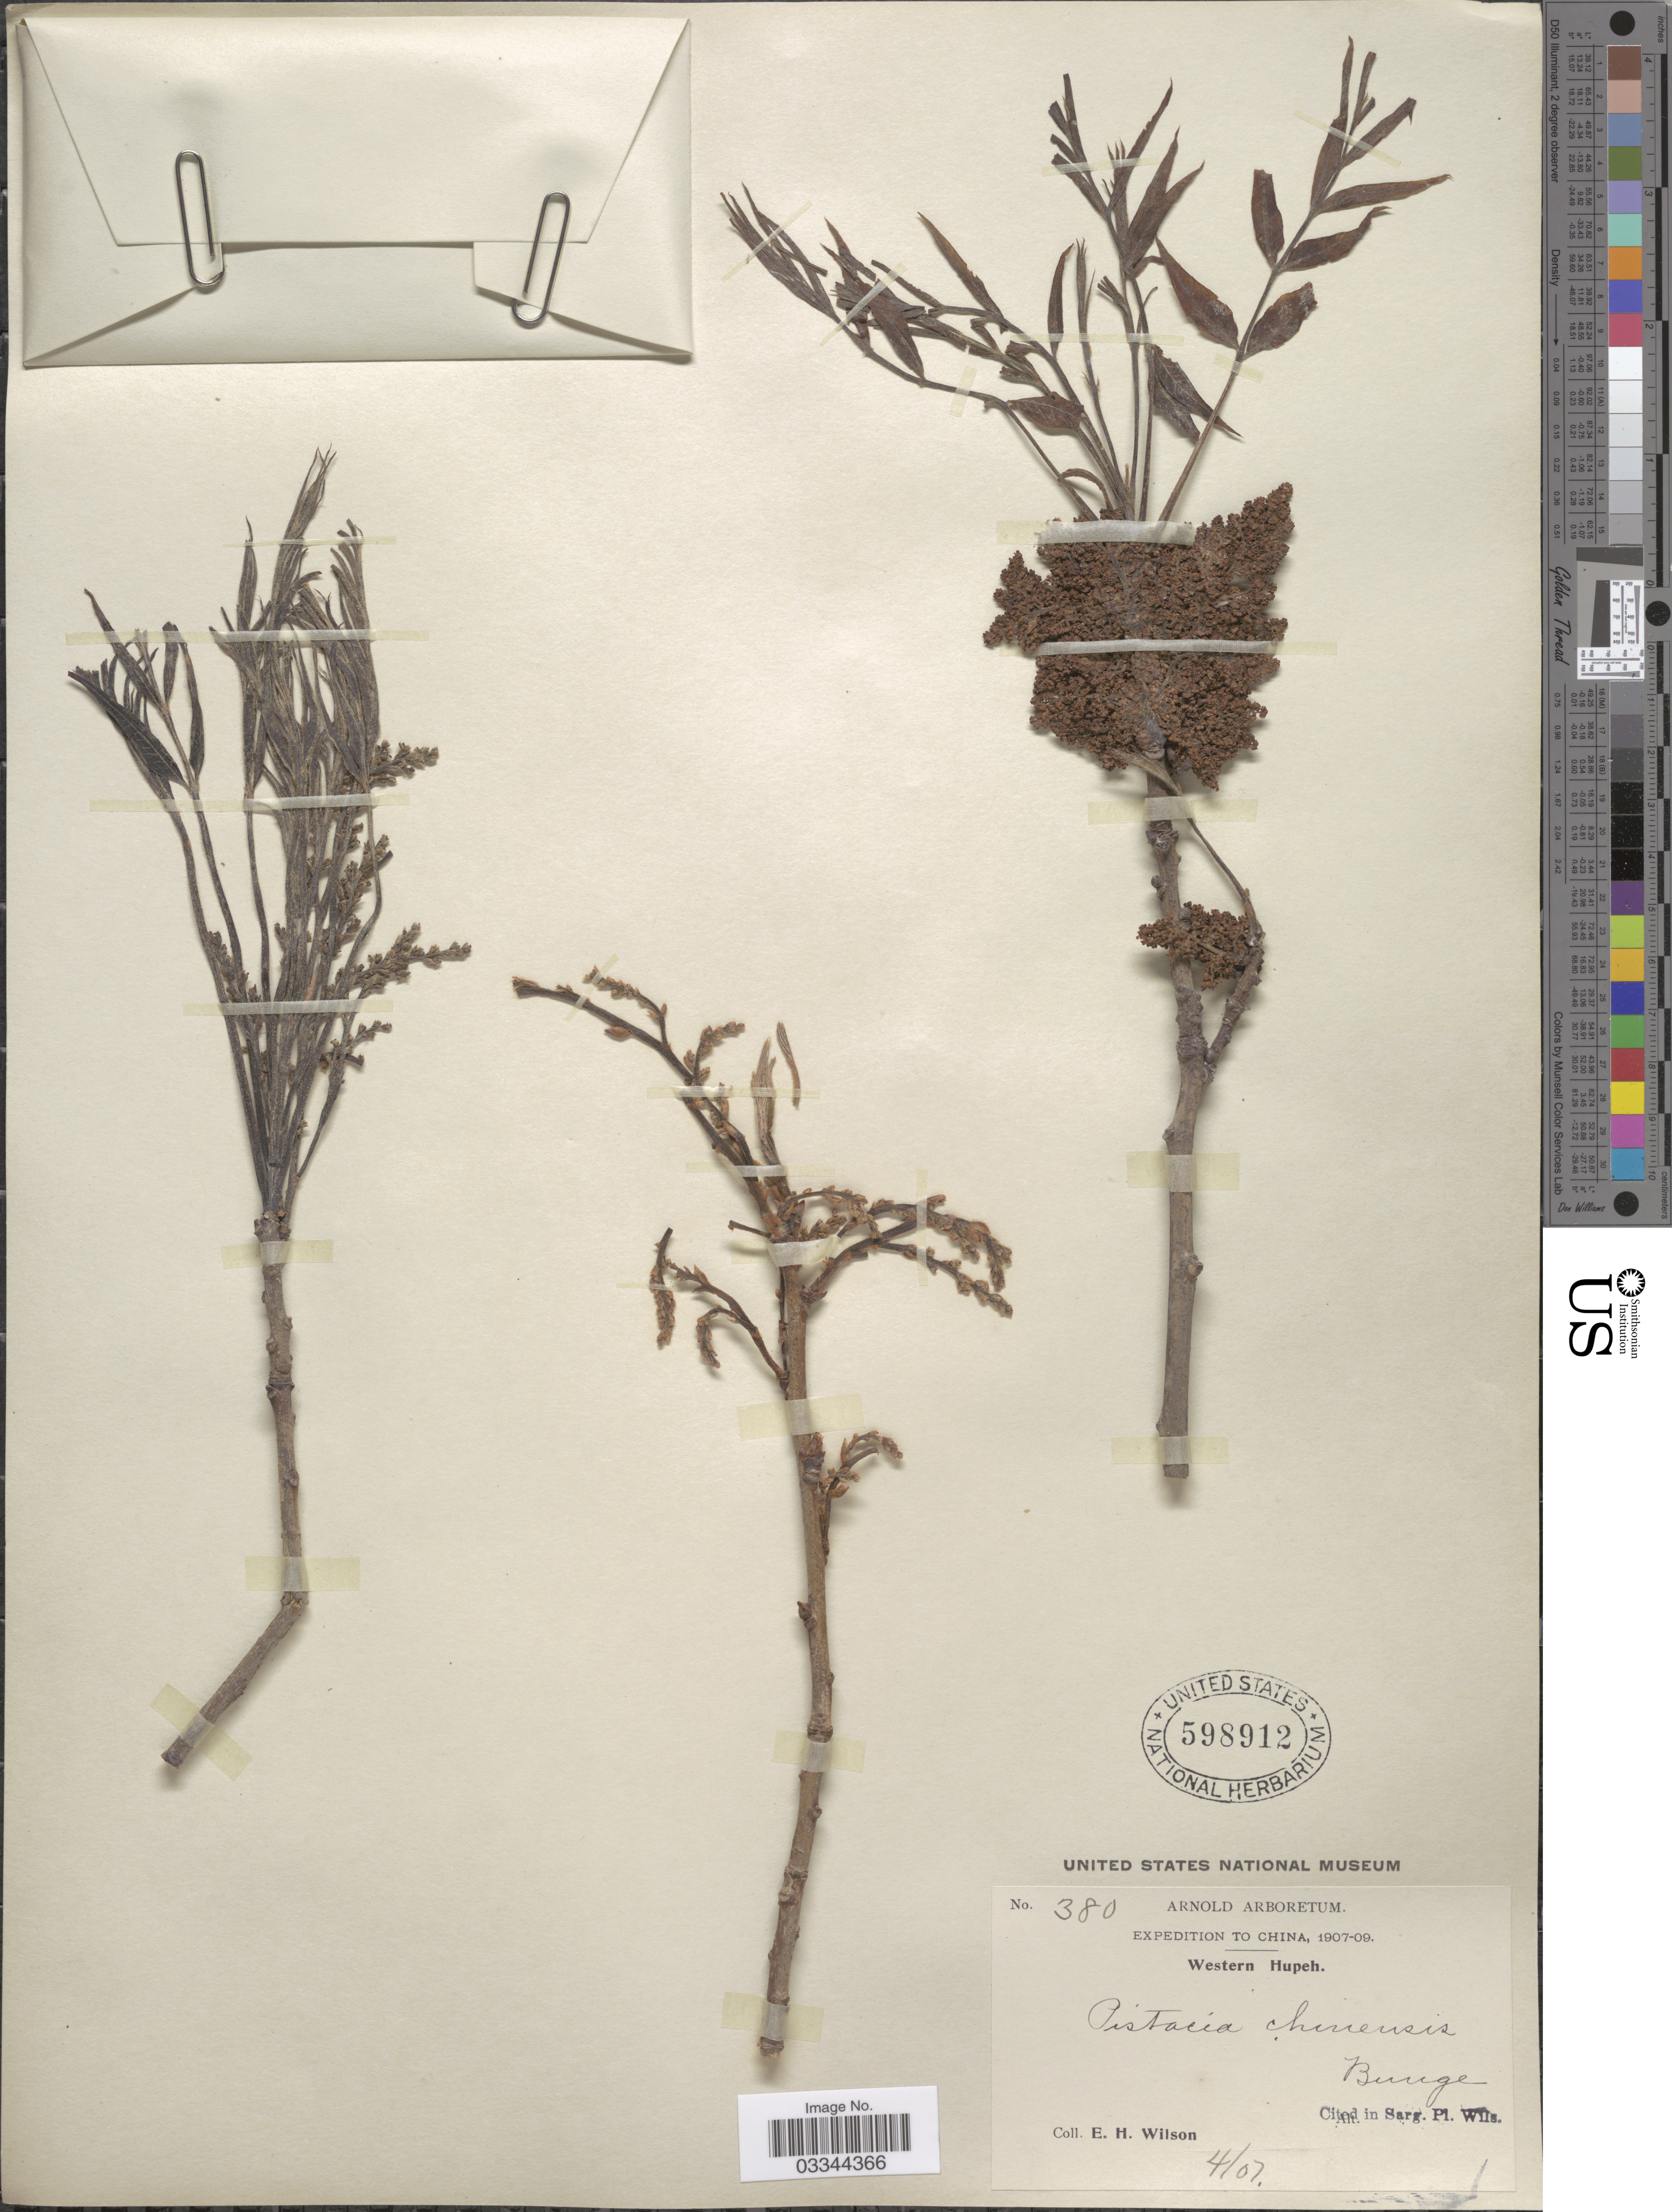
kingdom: Plantae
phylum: Tracheophyta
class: Magnoliopsida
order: Sapindales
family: Anacardiaceae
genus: Pistacia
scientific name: Pistacia chinensis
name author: Bunge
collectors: E. Wilson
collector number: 380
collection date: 1907-04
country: China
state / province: Hubei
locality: Western Hupeh.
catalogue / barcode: US 598912